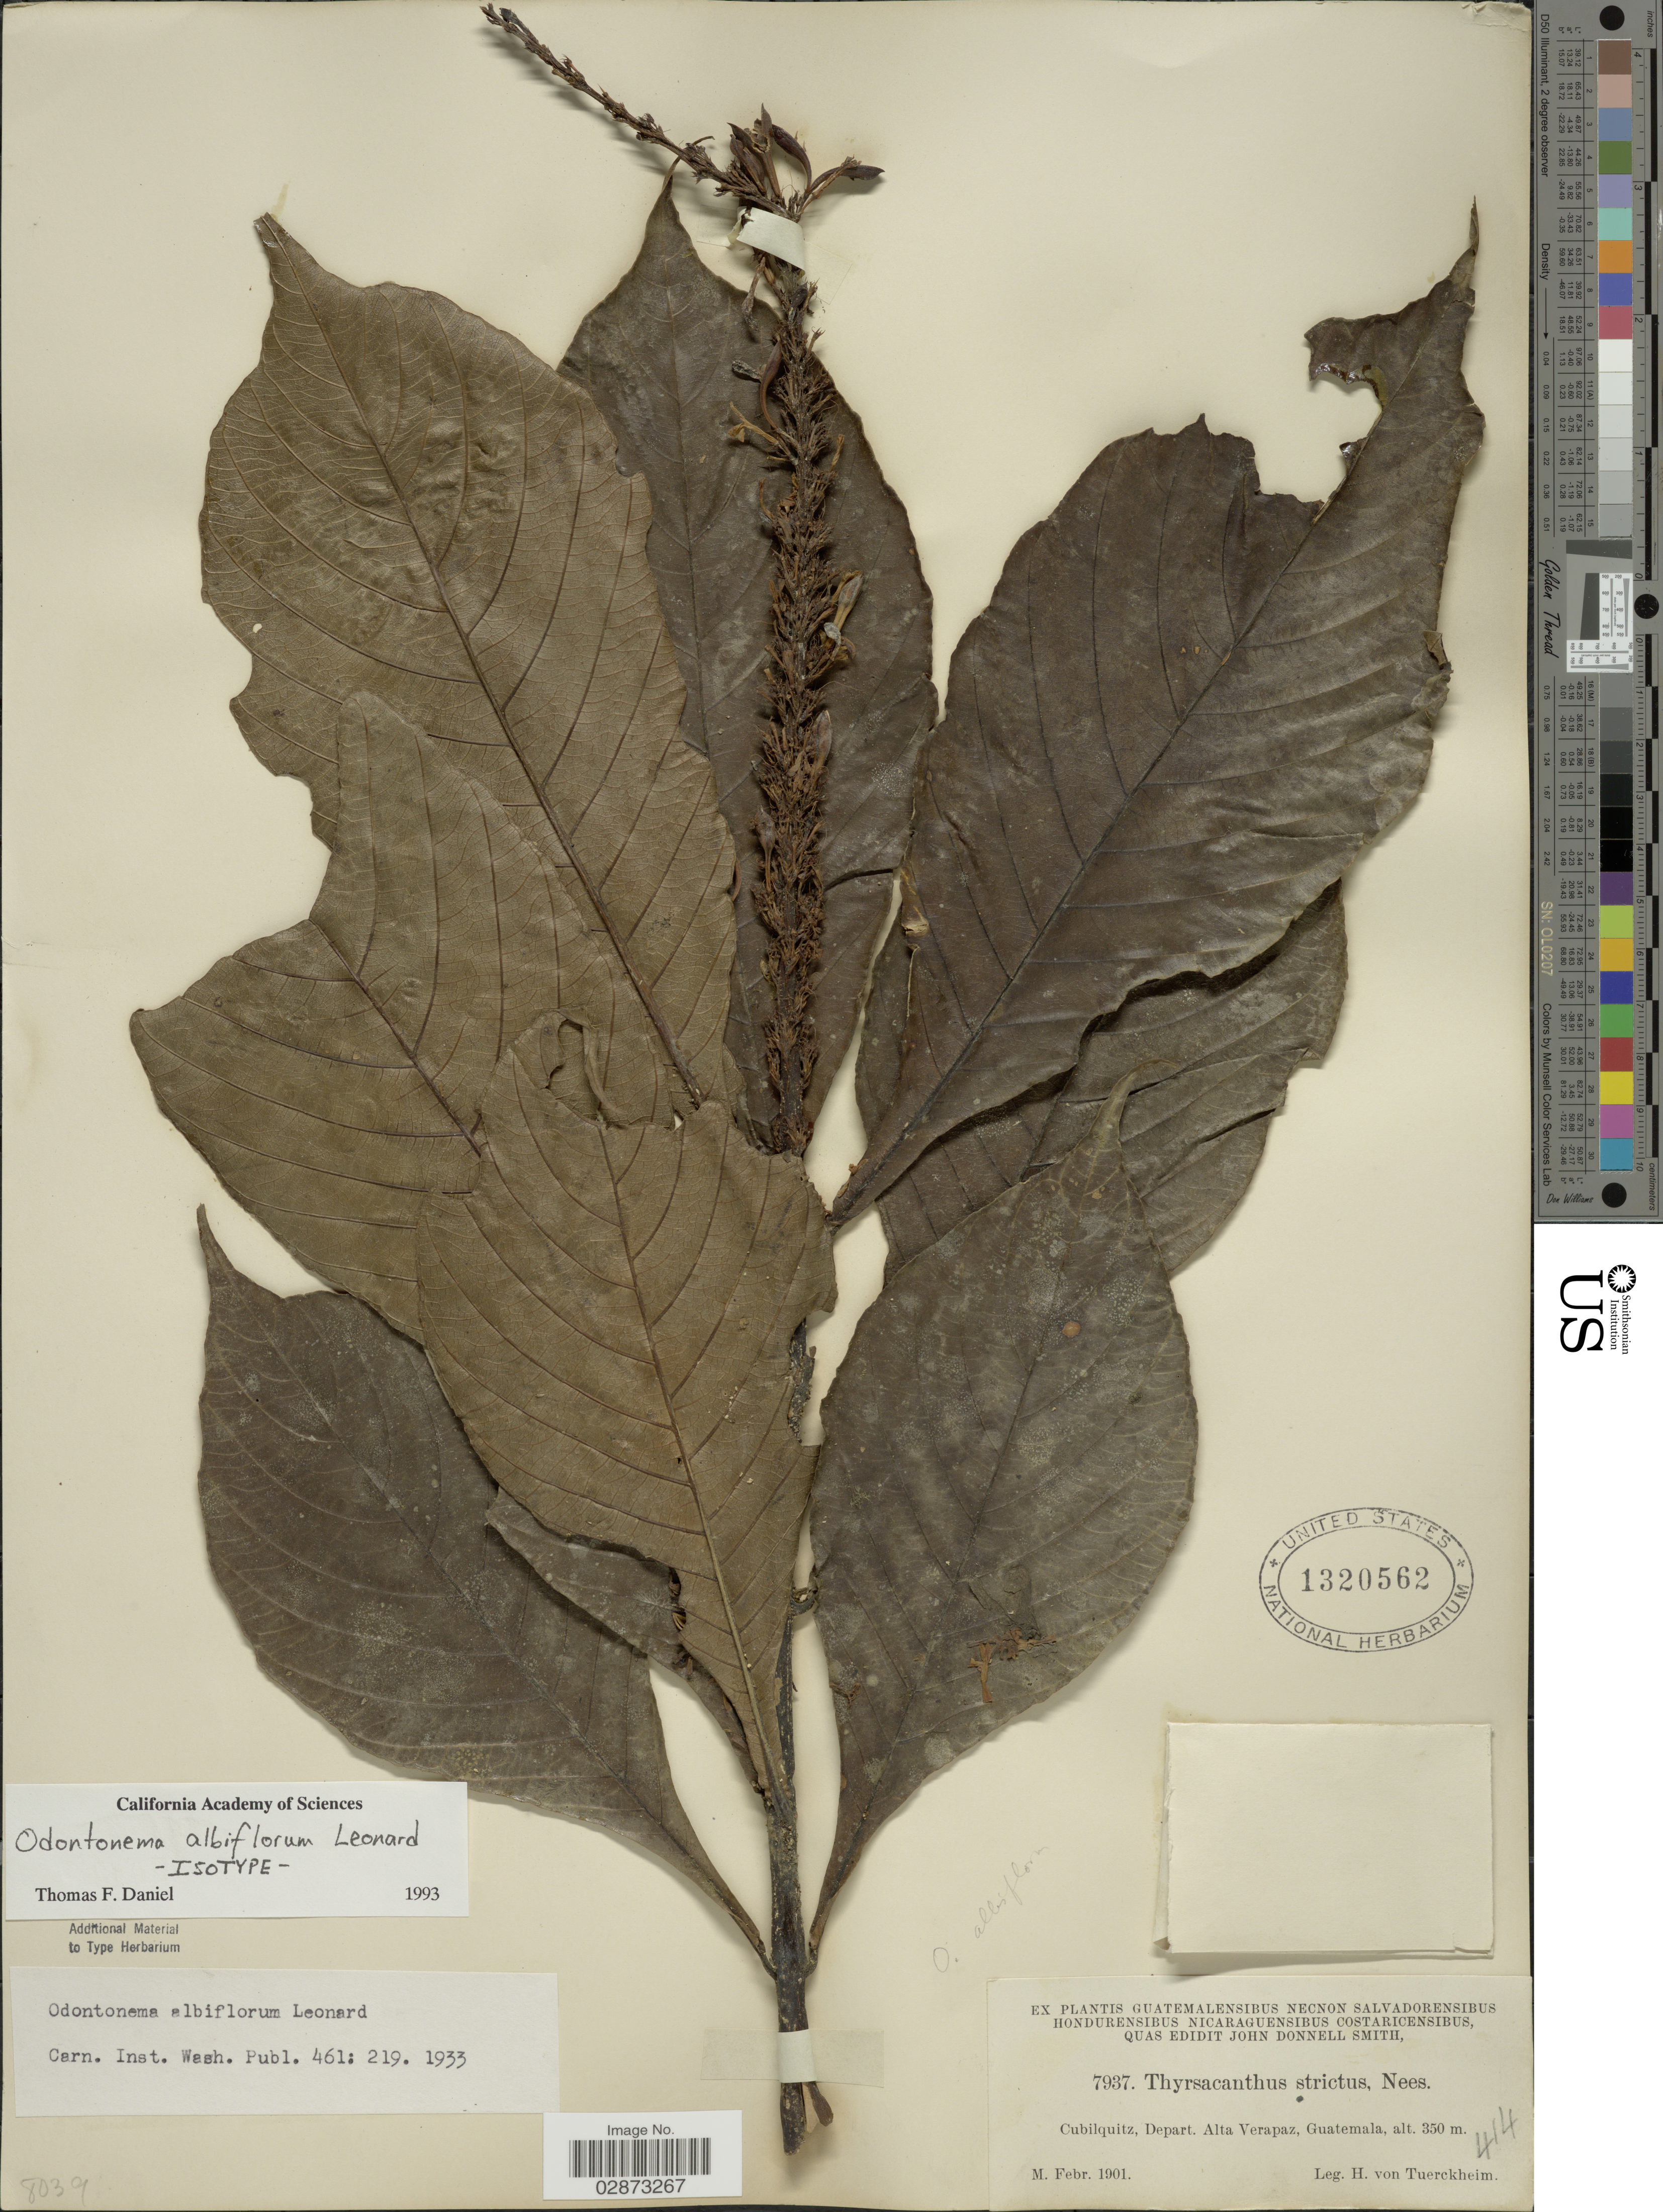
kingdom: Plantae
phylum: Tracheophyta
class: Magnoliopsida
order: Lamiales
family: Acanthaceae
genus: Odontonema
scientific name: Odontonema albiflorum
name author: Leonard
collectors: H. von Türckheim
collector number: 7937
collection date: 1901-02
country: Guatemala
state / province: Alta Verapaz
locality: Cubilquitz, Depart. Alta Verapaz.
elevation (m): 350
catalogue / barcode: US 1320562